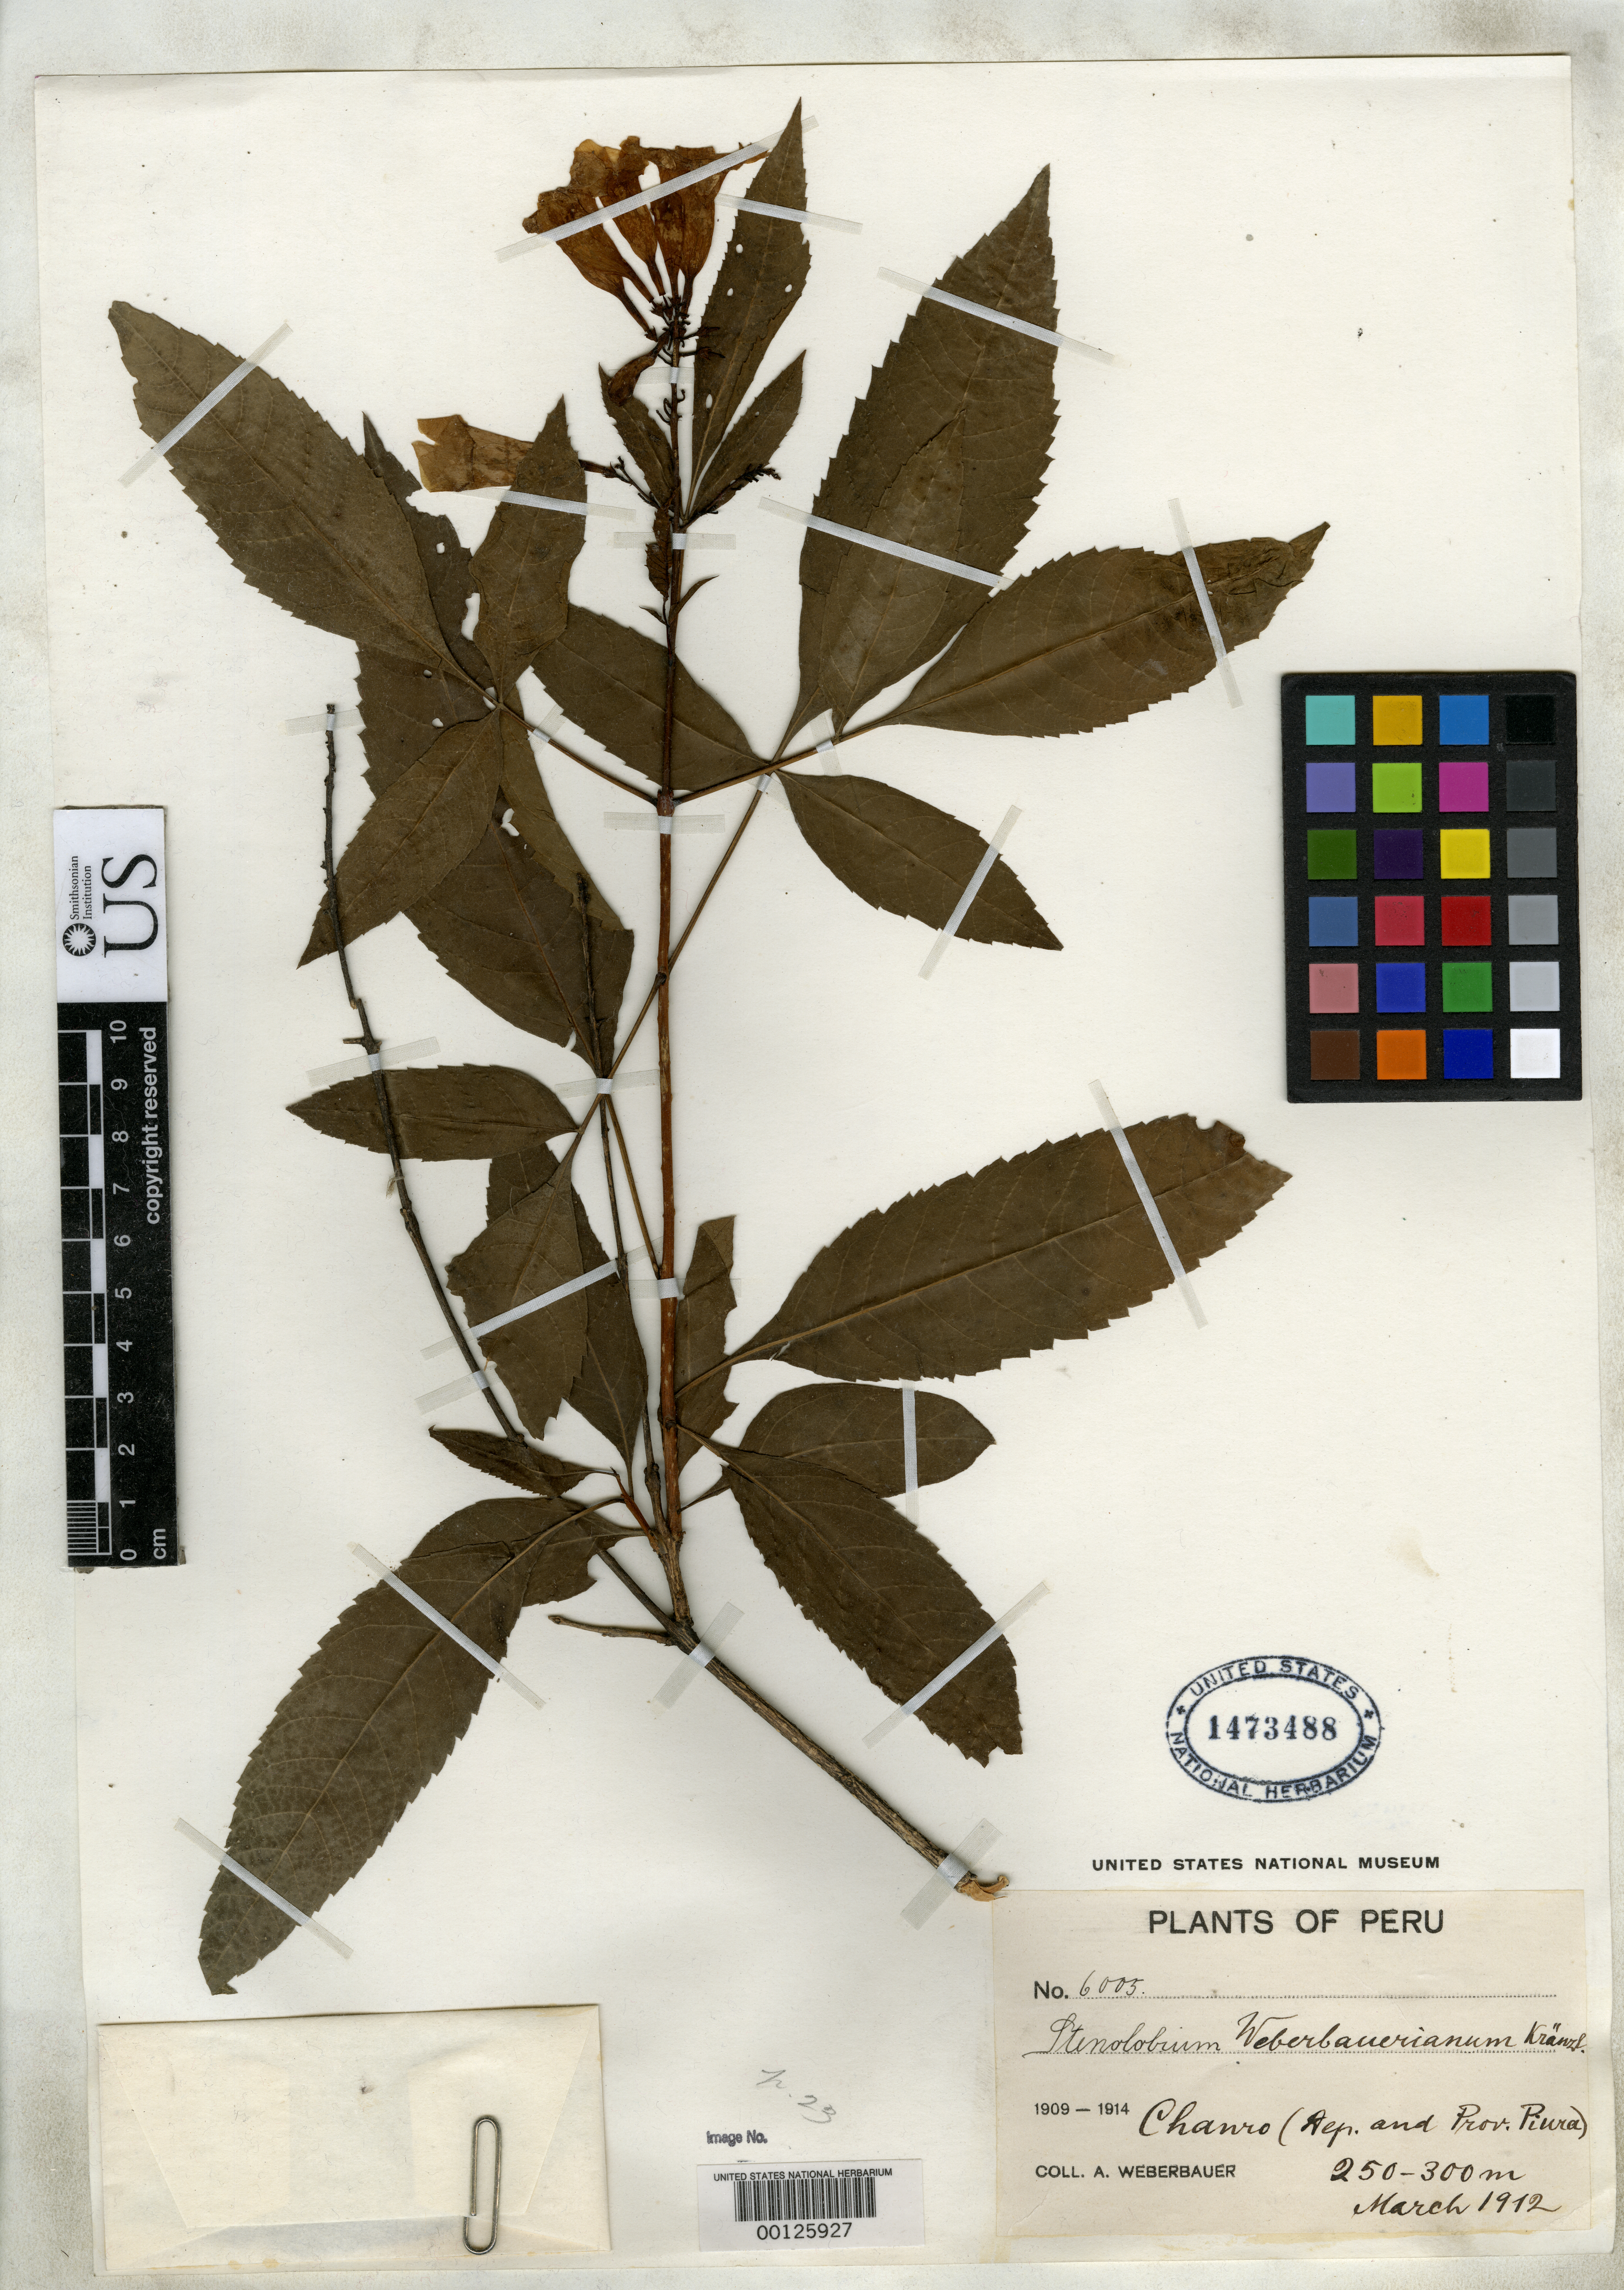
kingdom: Plantae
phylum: Tracheophyta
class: Magnoliopsida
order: Lamiales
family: Bignoniaceae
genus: Stenolobium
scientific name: Stenolobium weberbauerianum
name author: Kraenzl.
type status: Isotype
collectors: A. Weberbauer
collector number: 6005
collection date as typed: Mar 1912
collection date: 1912-03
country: Peru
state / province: Piura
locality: Chanso.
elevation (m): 200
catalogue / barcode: US 1473488